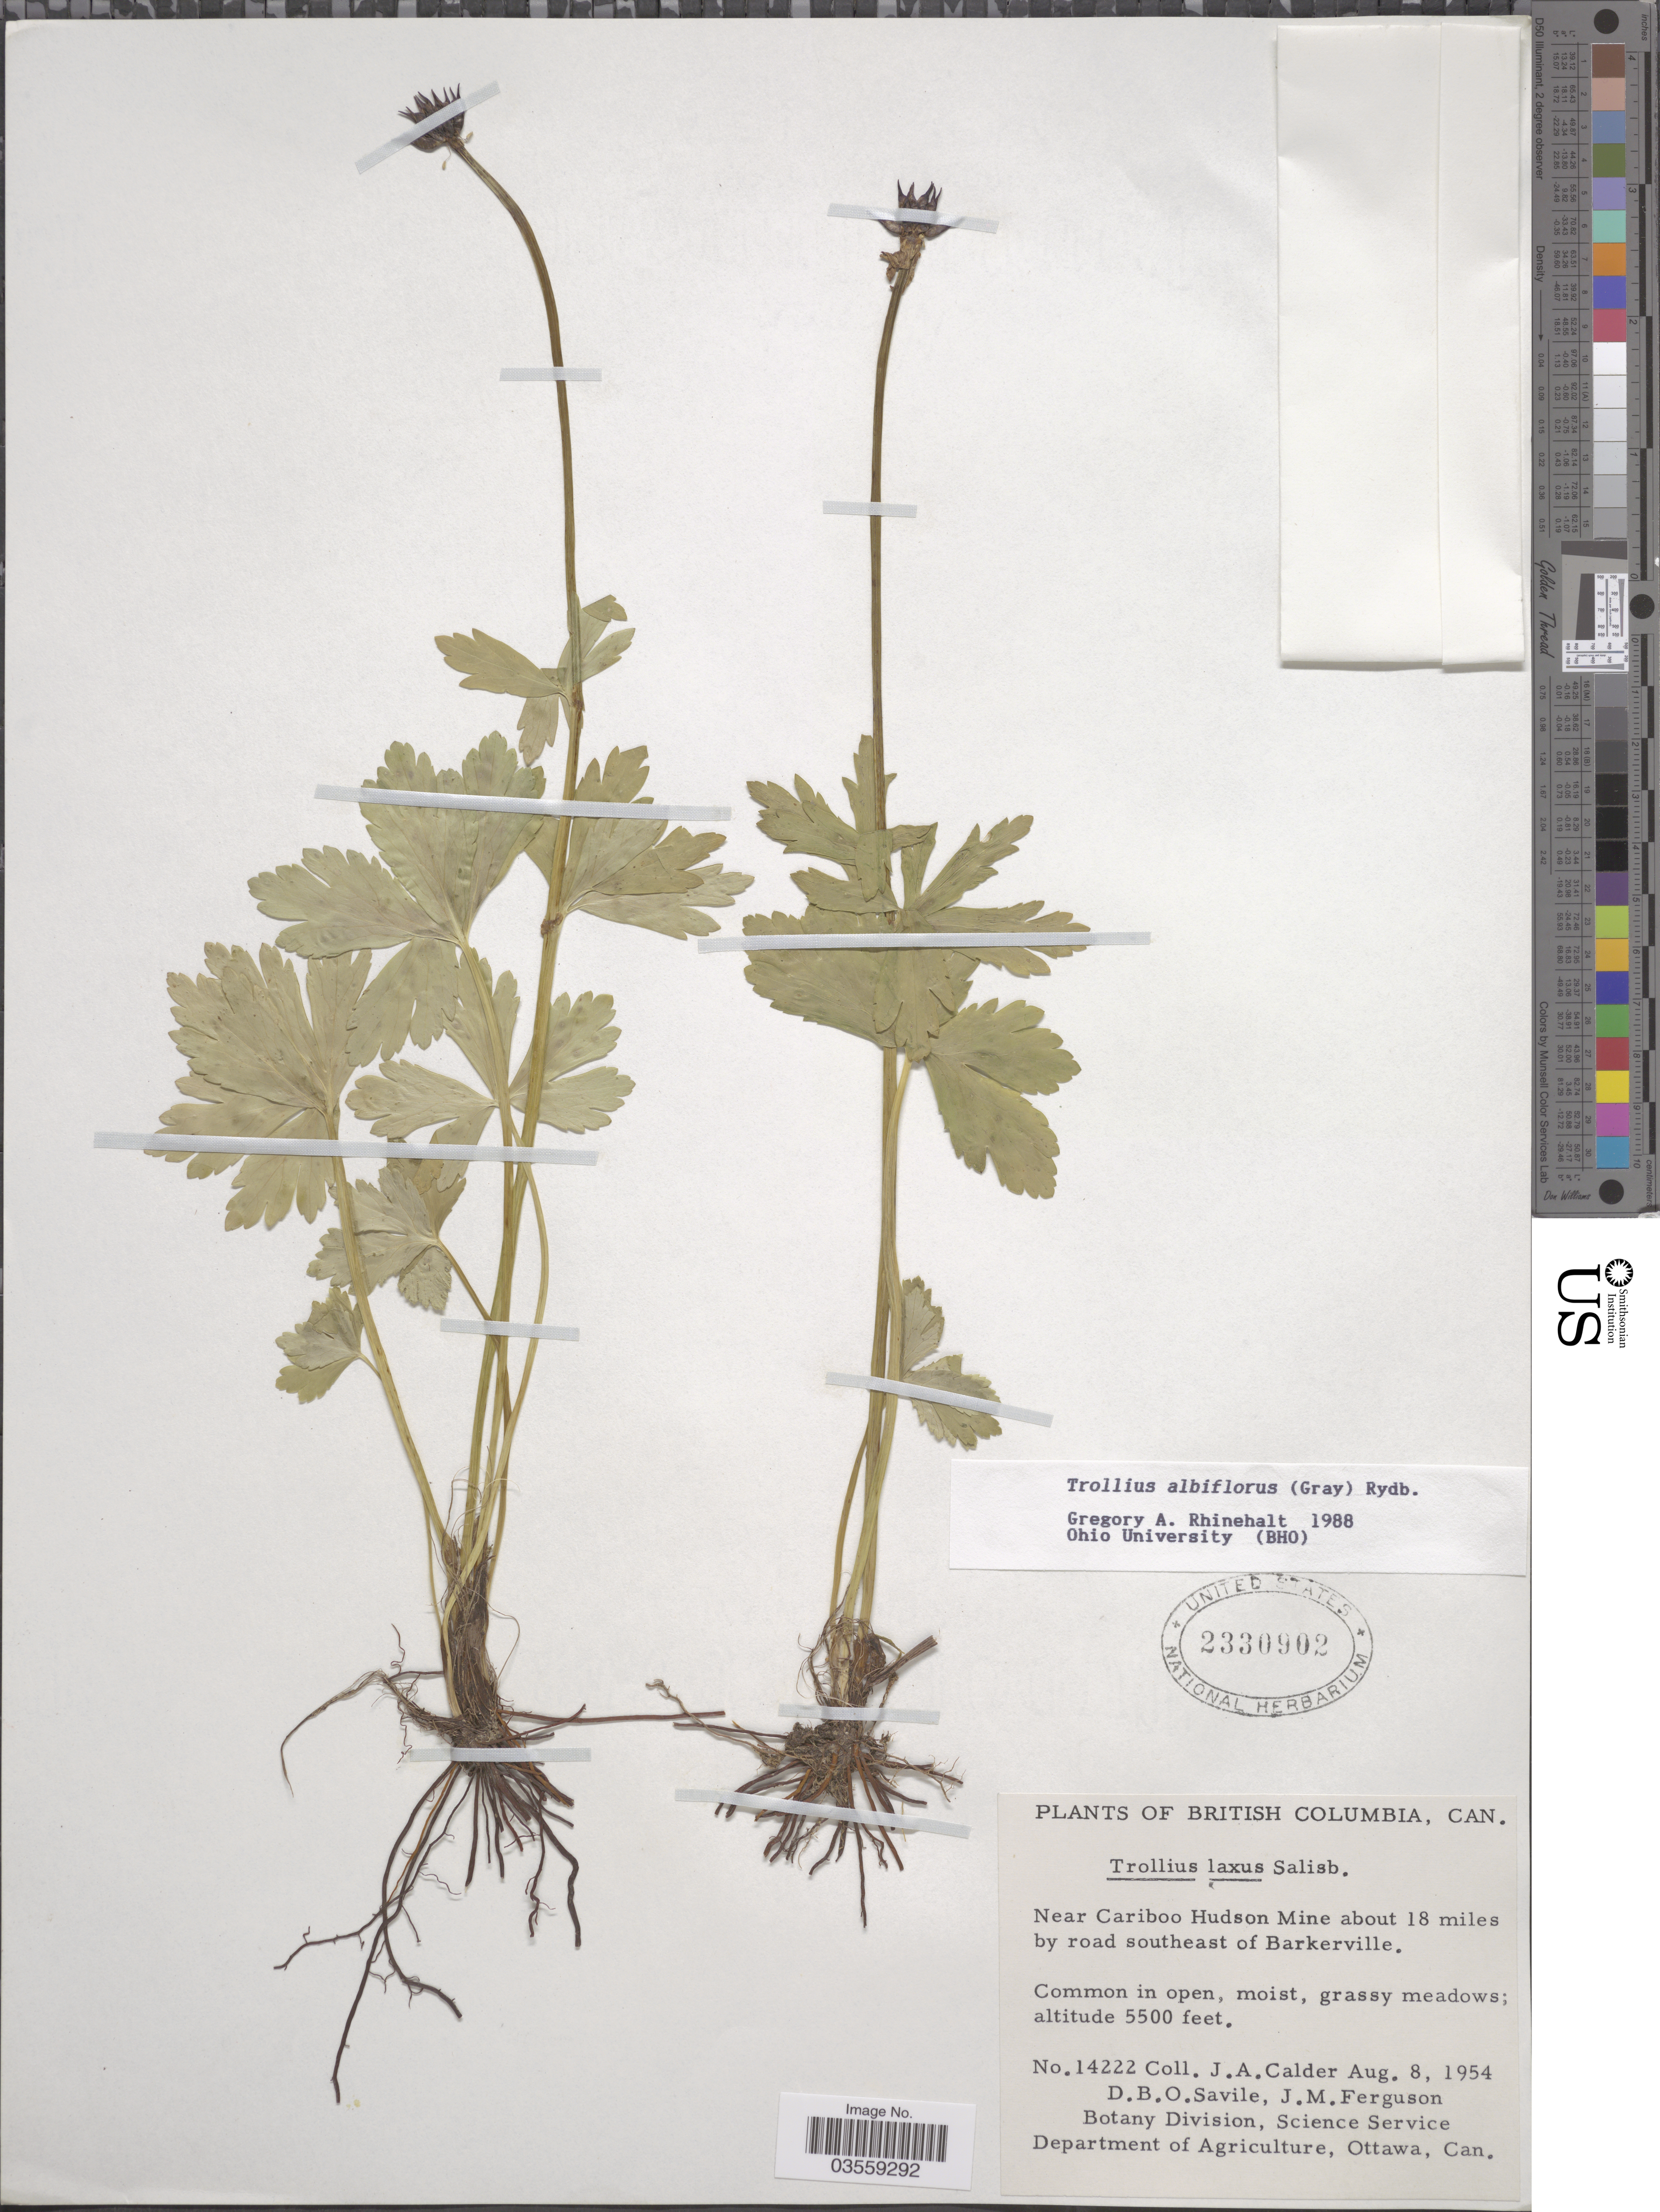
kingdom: Plantae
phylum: Tracheophyta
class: Magnoliopsida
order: Ranunculales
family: Ranunculaceae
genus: Trollius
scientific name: Trollius albiflorus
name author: (A. Gray) Rydb.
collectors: J. A. Calder, D. Savile & J. M. Ferguson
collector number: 14222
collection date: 1954-08-08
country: Canada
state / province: British Columbia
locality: Near Cariboo Hudson Mine about 18 miles by road southeast of Barkerville.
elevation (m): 1676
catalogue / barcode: US 2330902